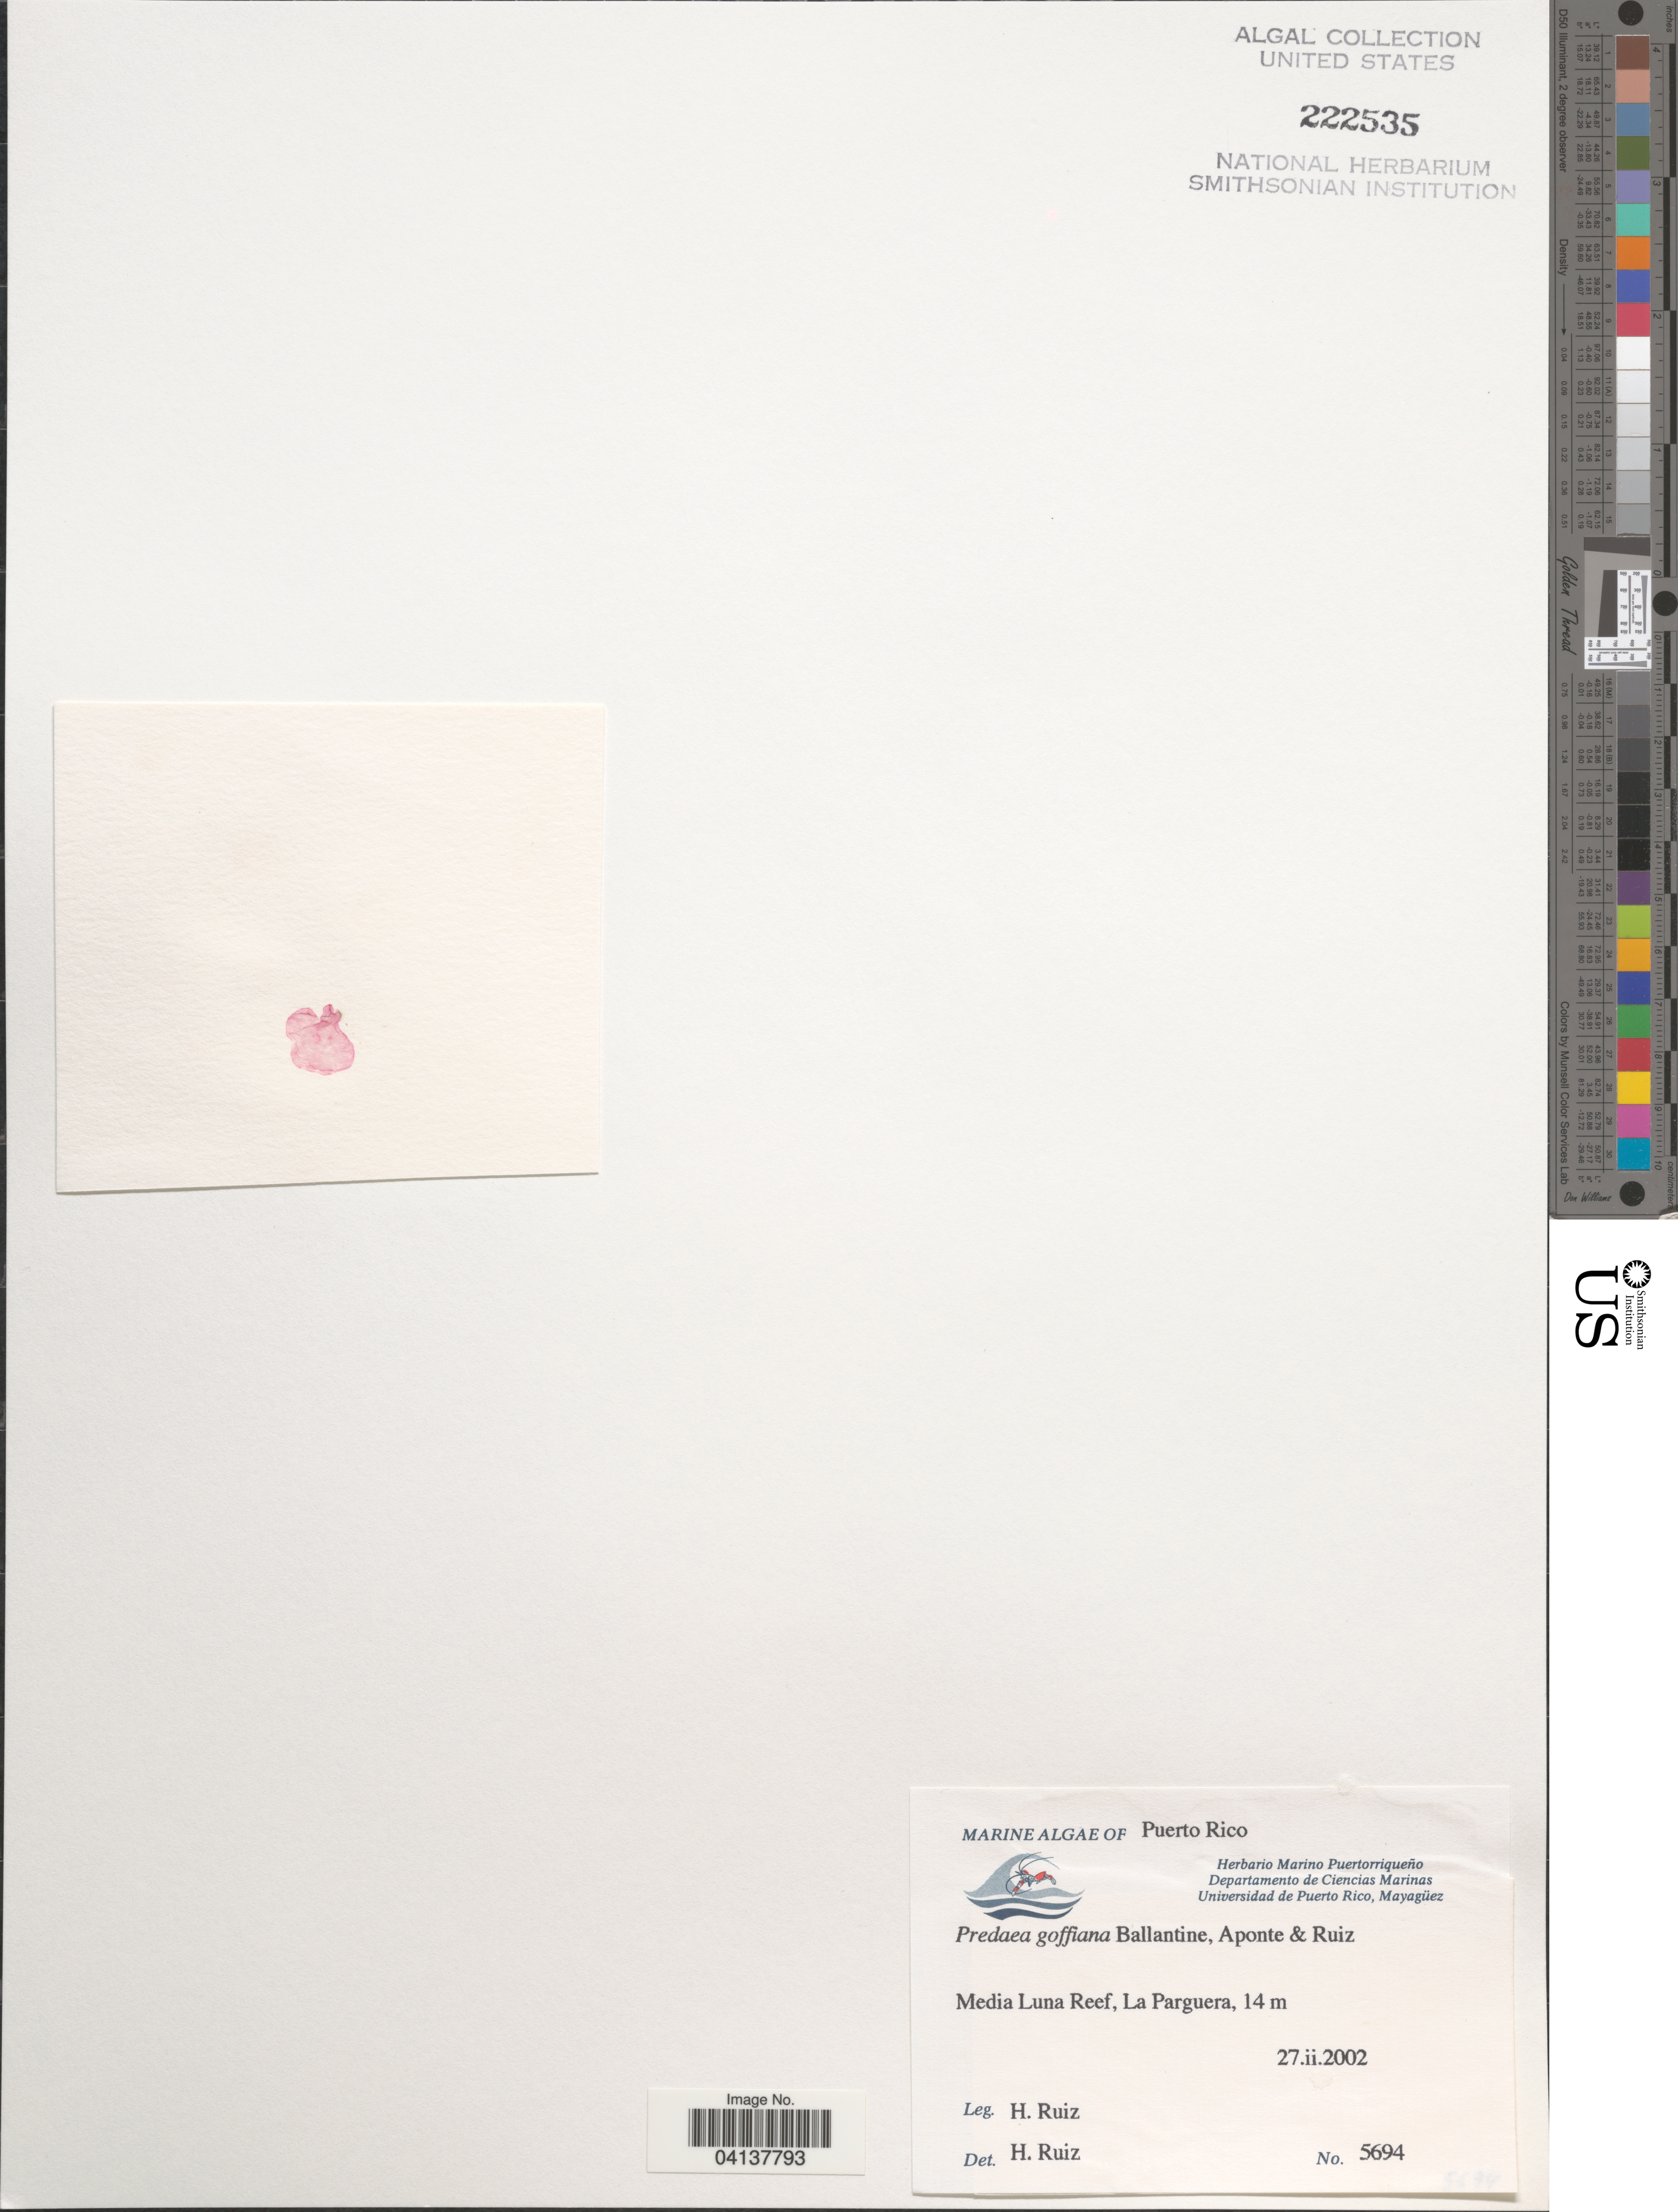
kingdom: Plantae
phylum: Rhodophyta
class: Florideophyceae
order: Nemastomatales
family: Nemastomataceae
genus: Predaea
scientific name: Predaea goffiana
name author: D.L. Ballant. et al.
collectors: H. Ruiz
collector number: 5694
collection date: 2002-02-27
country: Puerto Rico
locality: Media Luna Reef, La Parguera.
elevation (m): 14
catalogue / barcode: US 222535